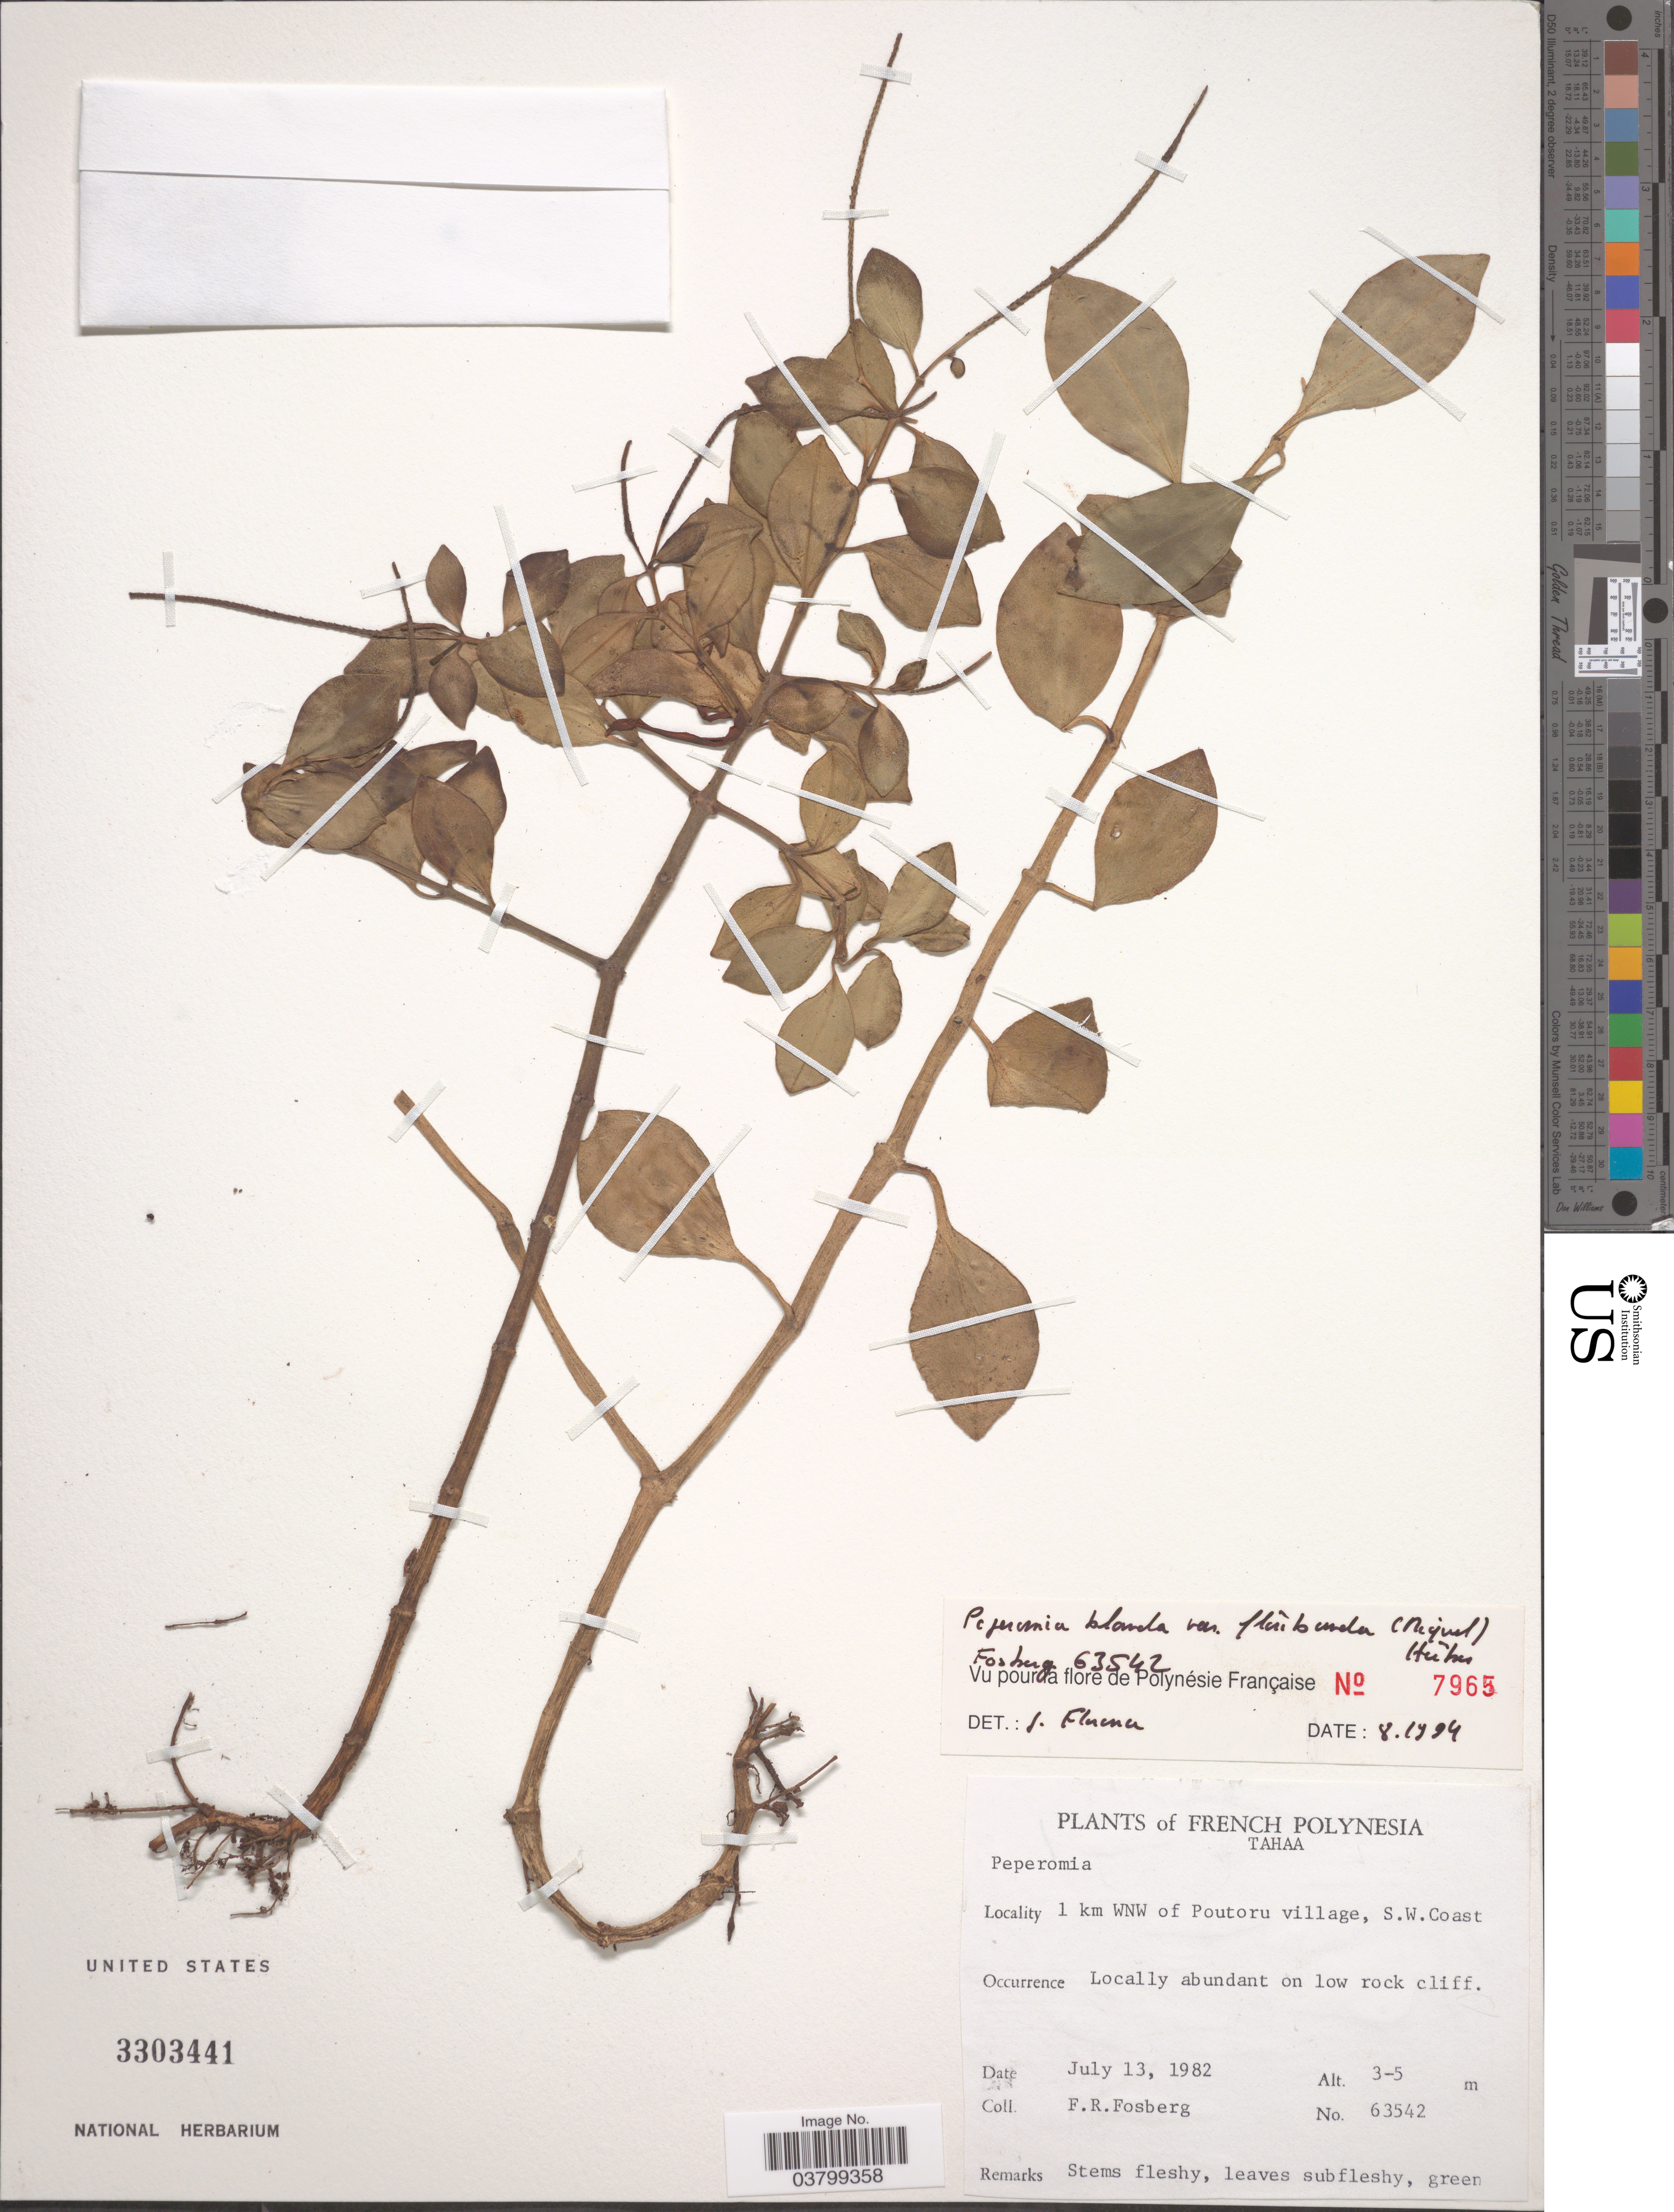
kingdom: Plantae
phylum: Tracheophyta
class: Magnoliopsida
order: Piperales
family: Piperaceae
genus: Peperomia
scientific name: Peperomia leptostachya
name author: Hook. & Arn.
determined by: Wagner, W. L., (BOT), Smithsonian Institution - National Museum of Natural History (UNITED STATES)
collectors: F. R. Fosberg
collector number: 63542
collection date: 1982-07-13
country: French Polynesia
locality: Tahaa. 1 km WNW of Poutoru village, S.W. Coast.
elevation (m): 3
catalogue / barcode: US 3303441